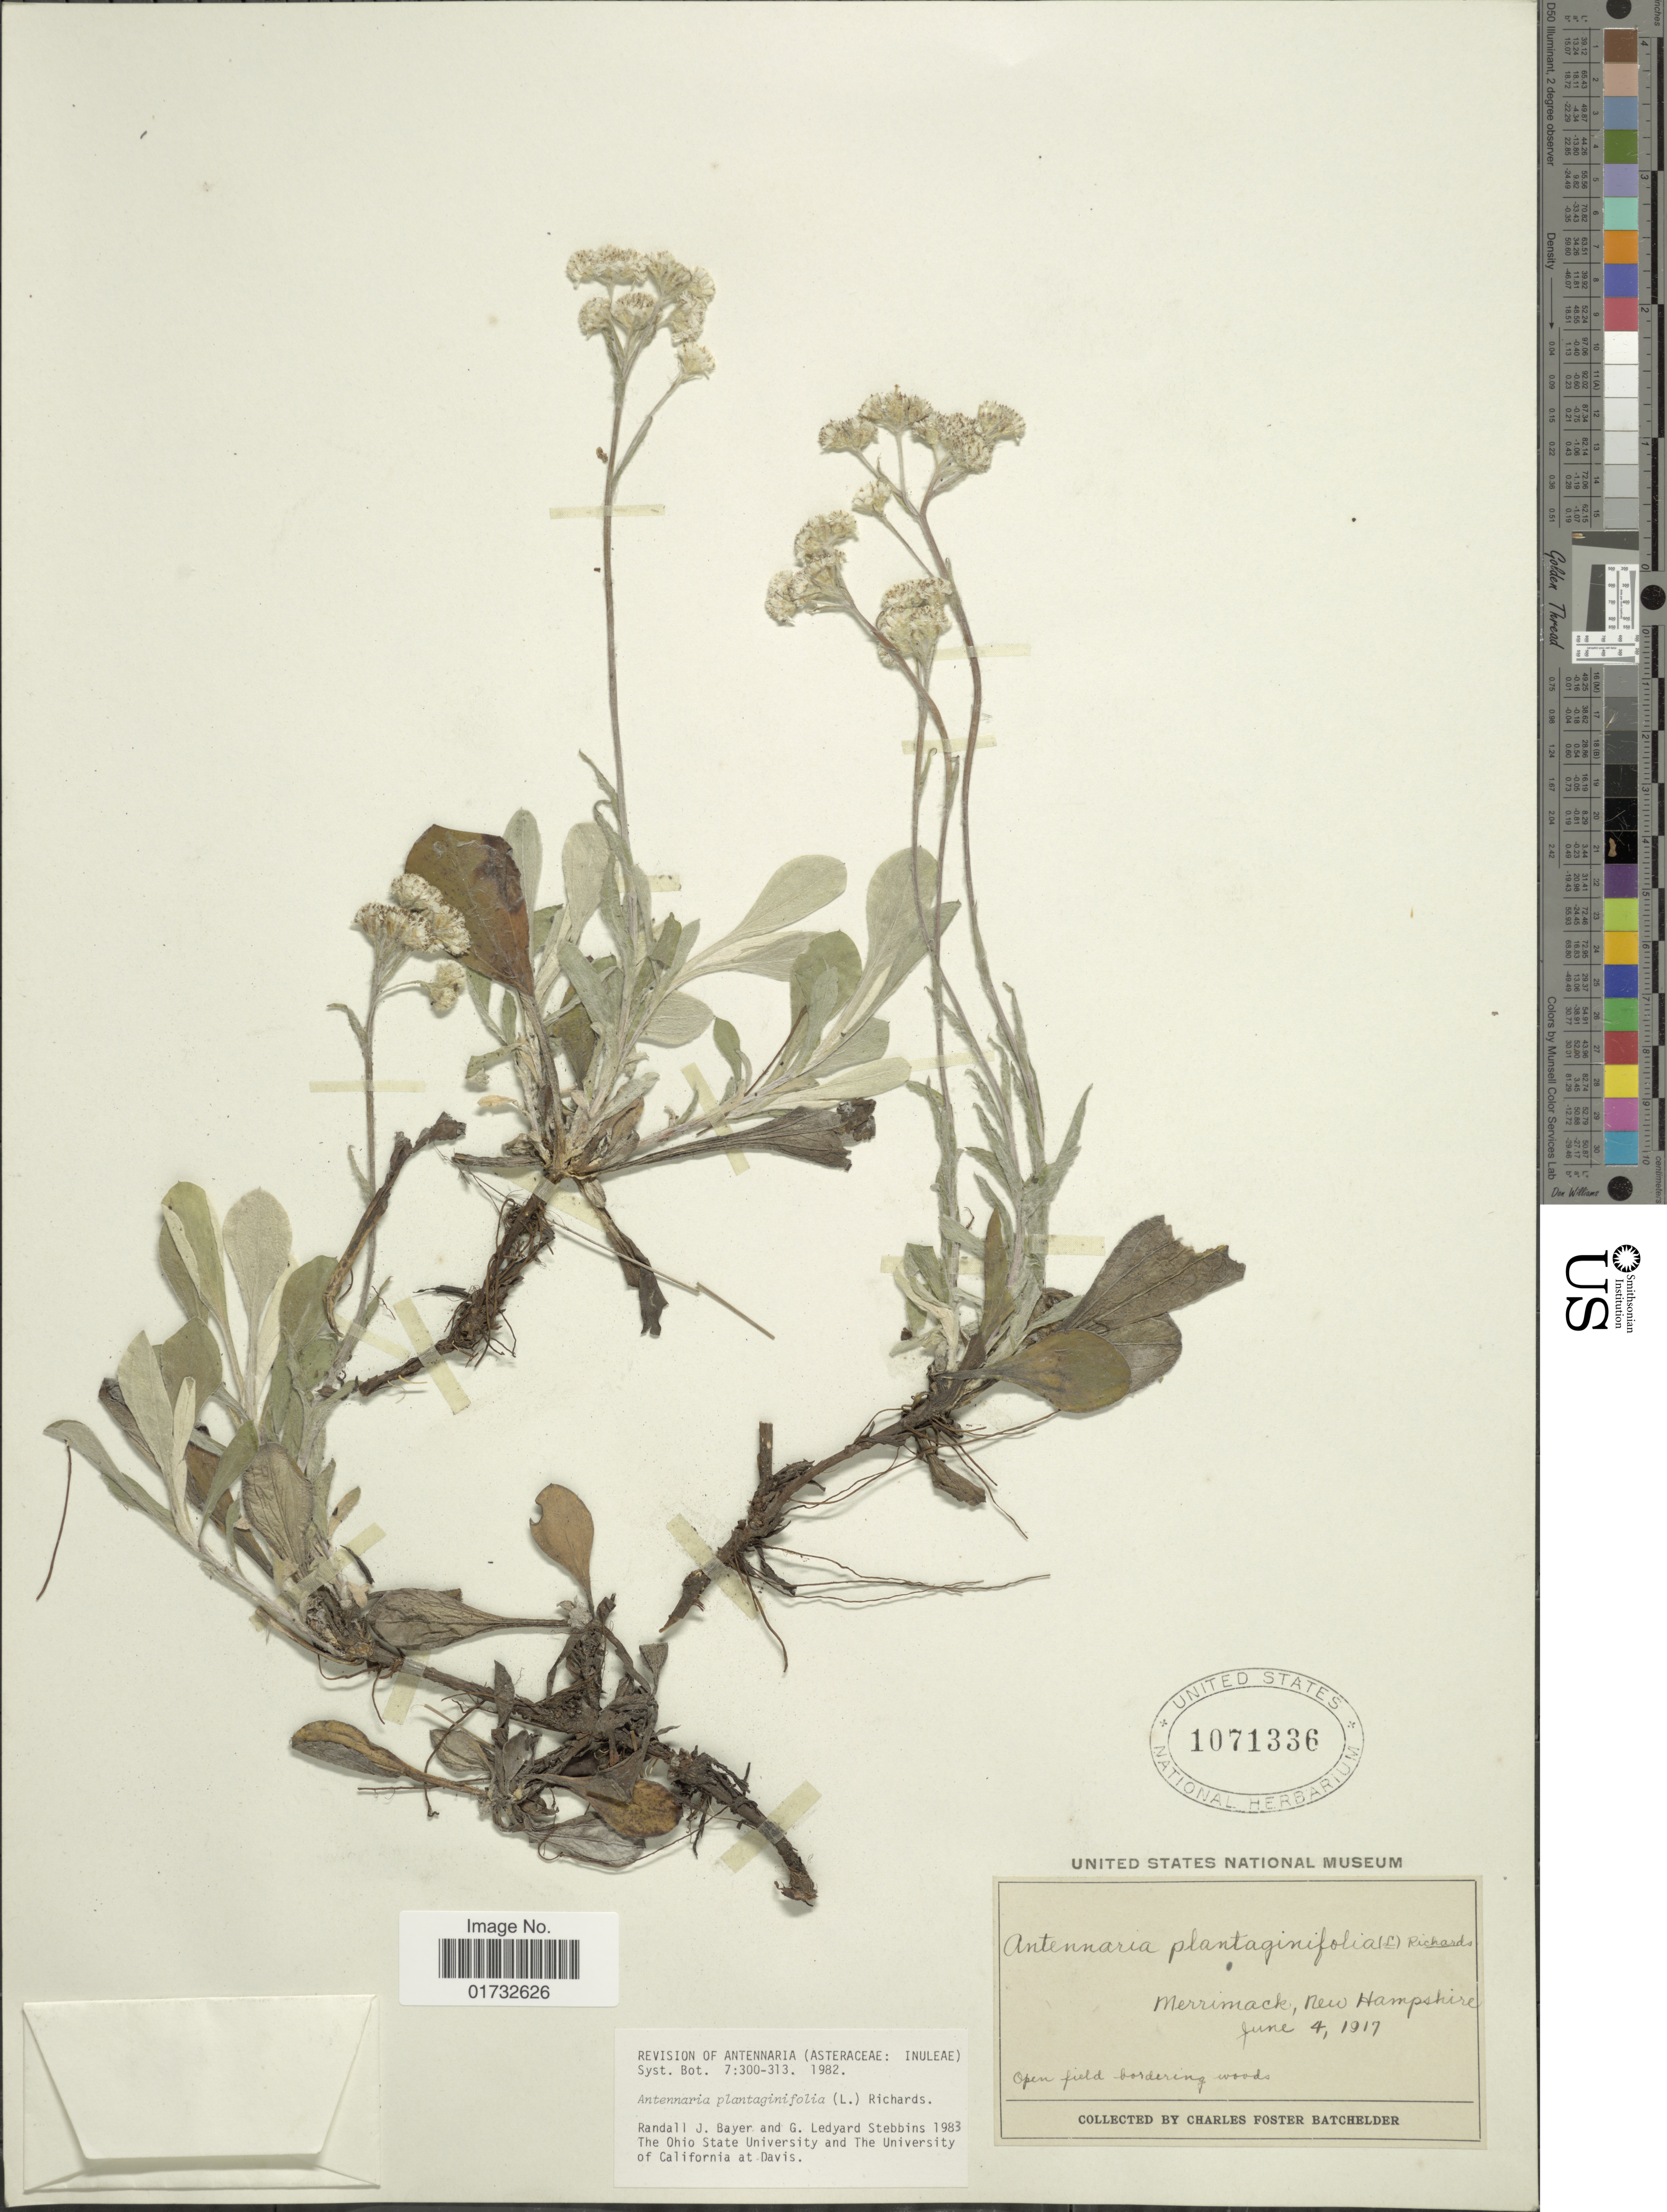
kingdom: Plantae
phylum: Tracheophyta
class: Magnoliopsida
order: Asterales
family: Asteraceae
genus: Antennaria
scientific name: Antennaria plantaginifolia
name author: (L.) Richardson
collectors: C. Batchelder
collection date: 1917-06-04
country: United States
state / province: New Hampshire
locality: Merrimack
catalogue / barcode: US 1071336